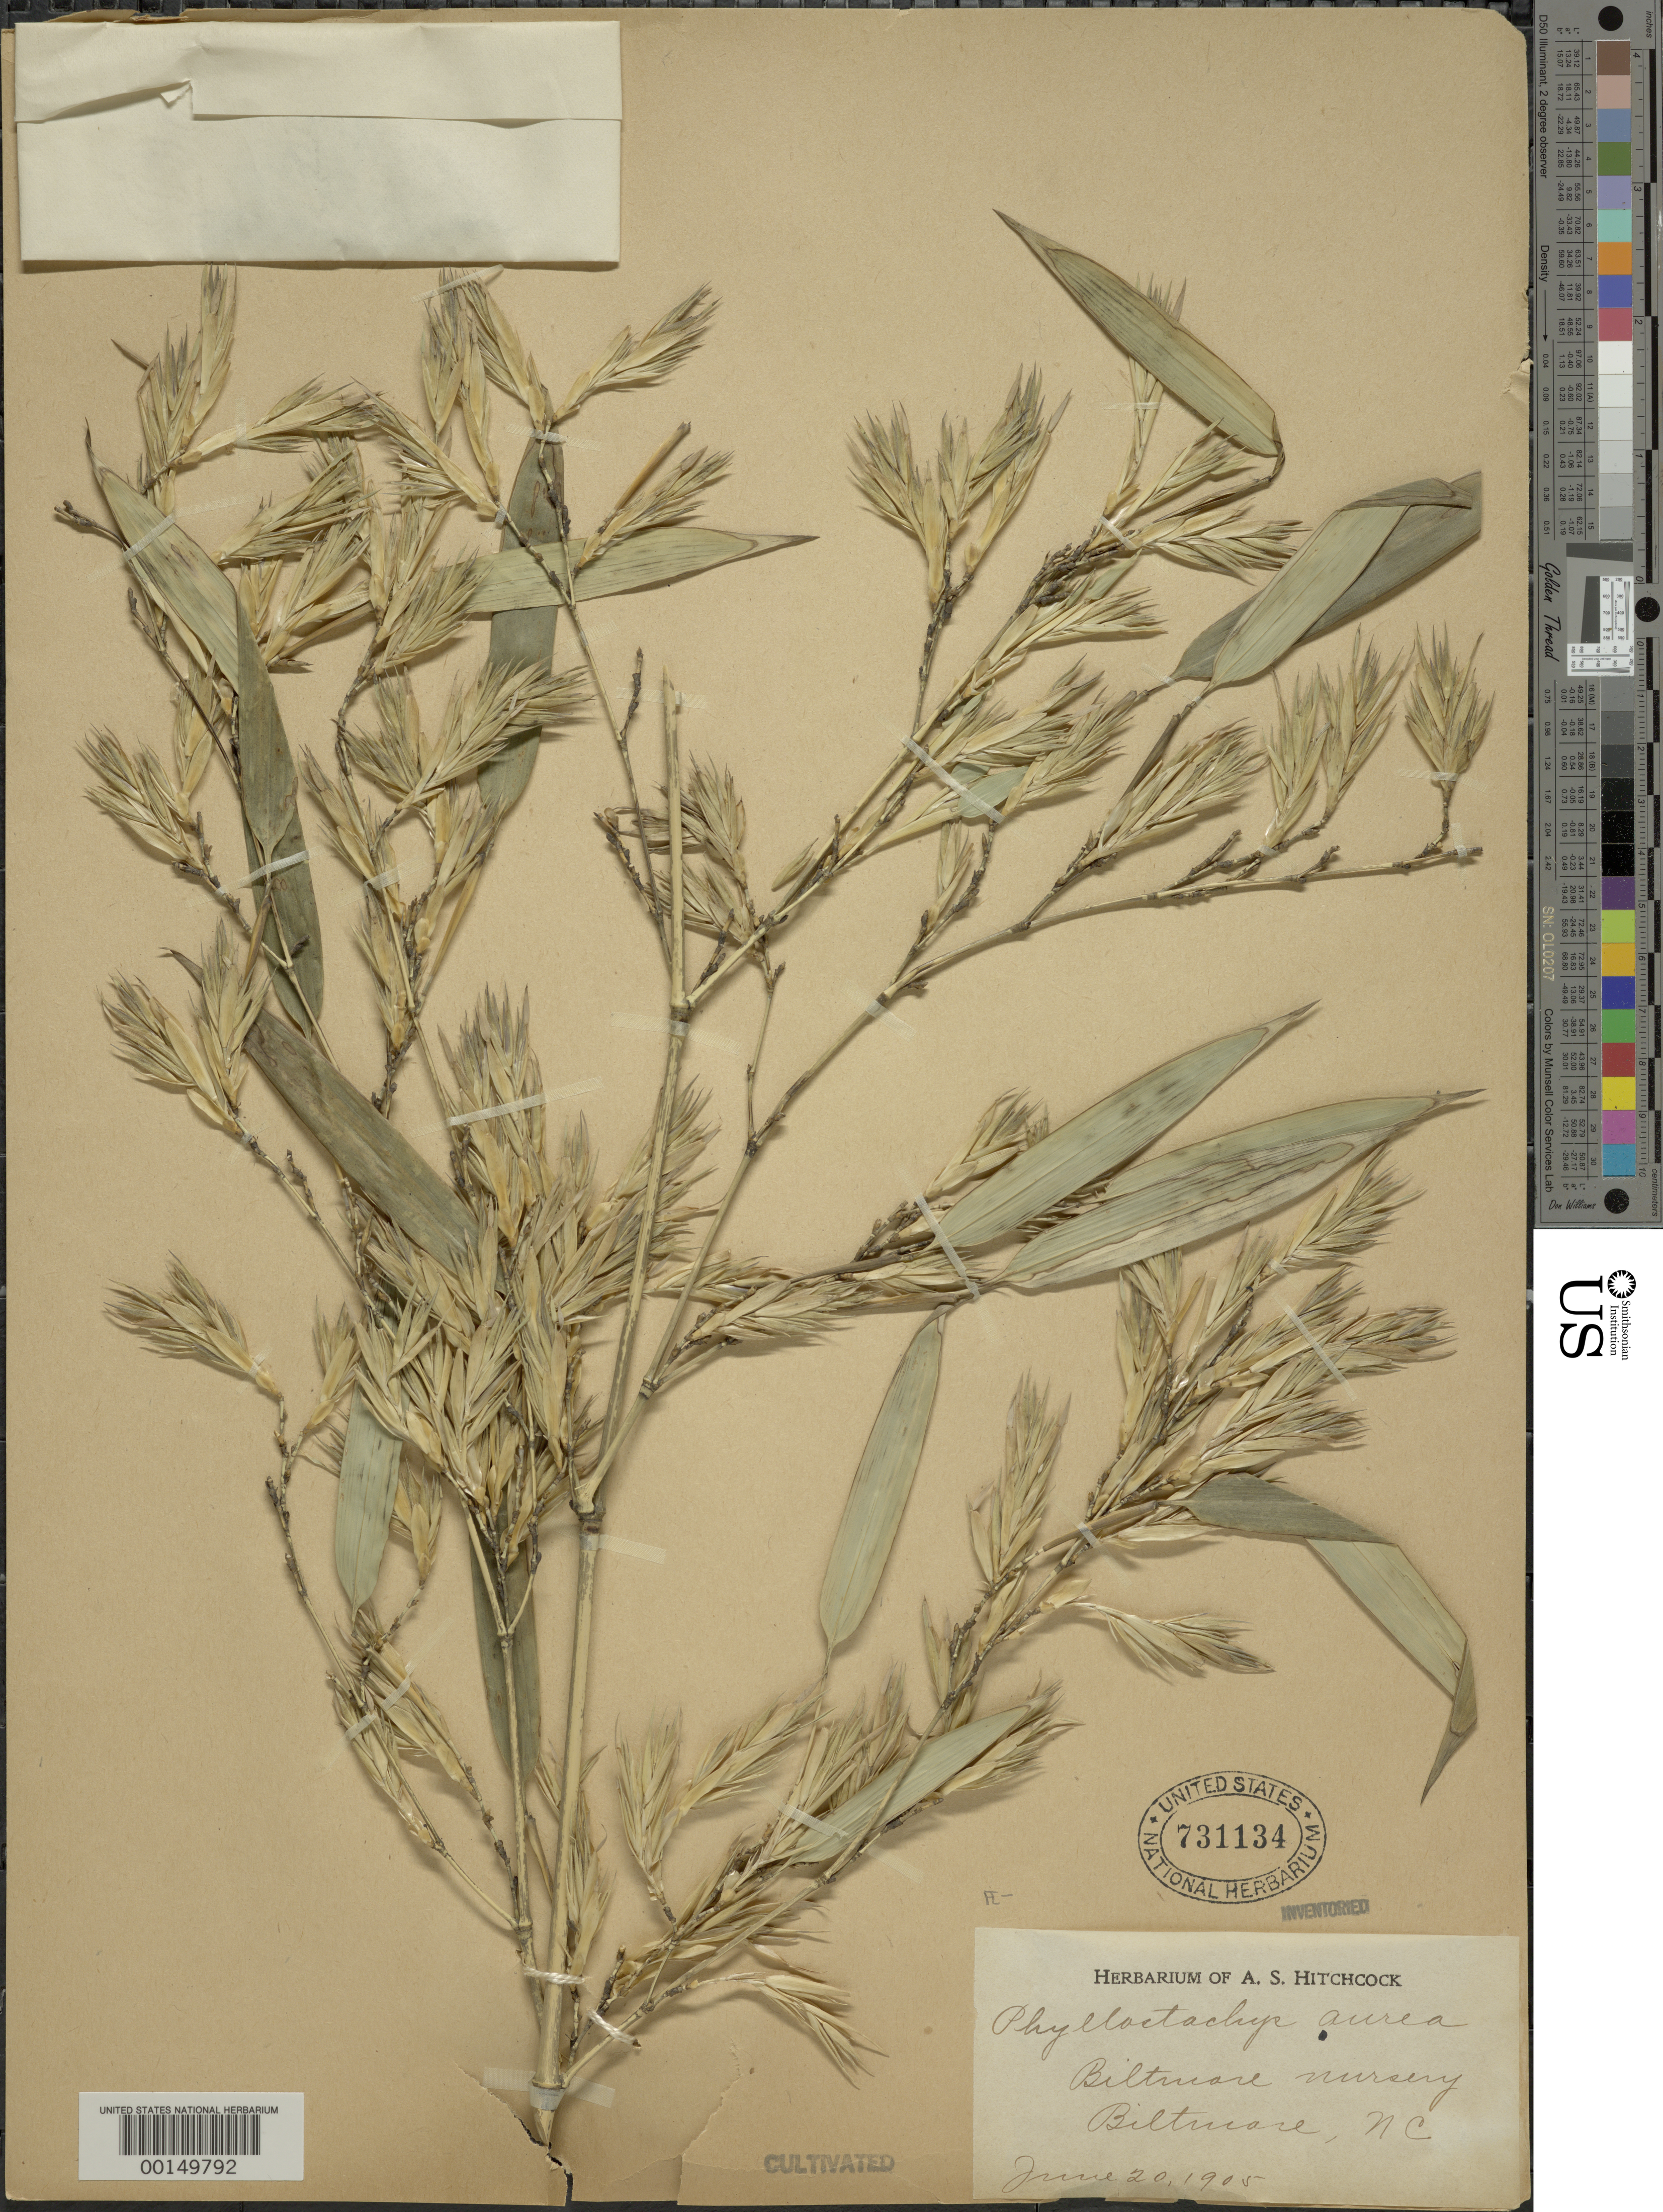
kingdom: Plantae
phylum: Tracheophyta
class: Liliopsida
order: Poales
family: Poaceae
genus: Phyllostachys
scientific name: Phyllostachys aurea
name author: Rivière & C. Rivière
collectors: A. S. Hitchcock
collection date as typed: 20 Jun 1905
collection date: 1905-06-20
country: United States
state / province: North Carolina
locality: Biltmare, biltmare nursery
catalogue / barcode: US 731134